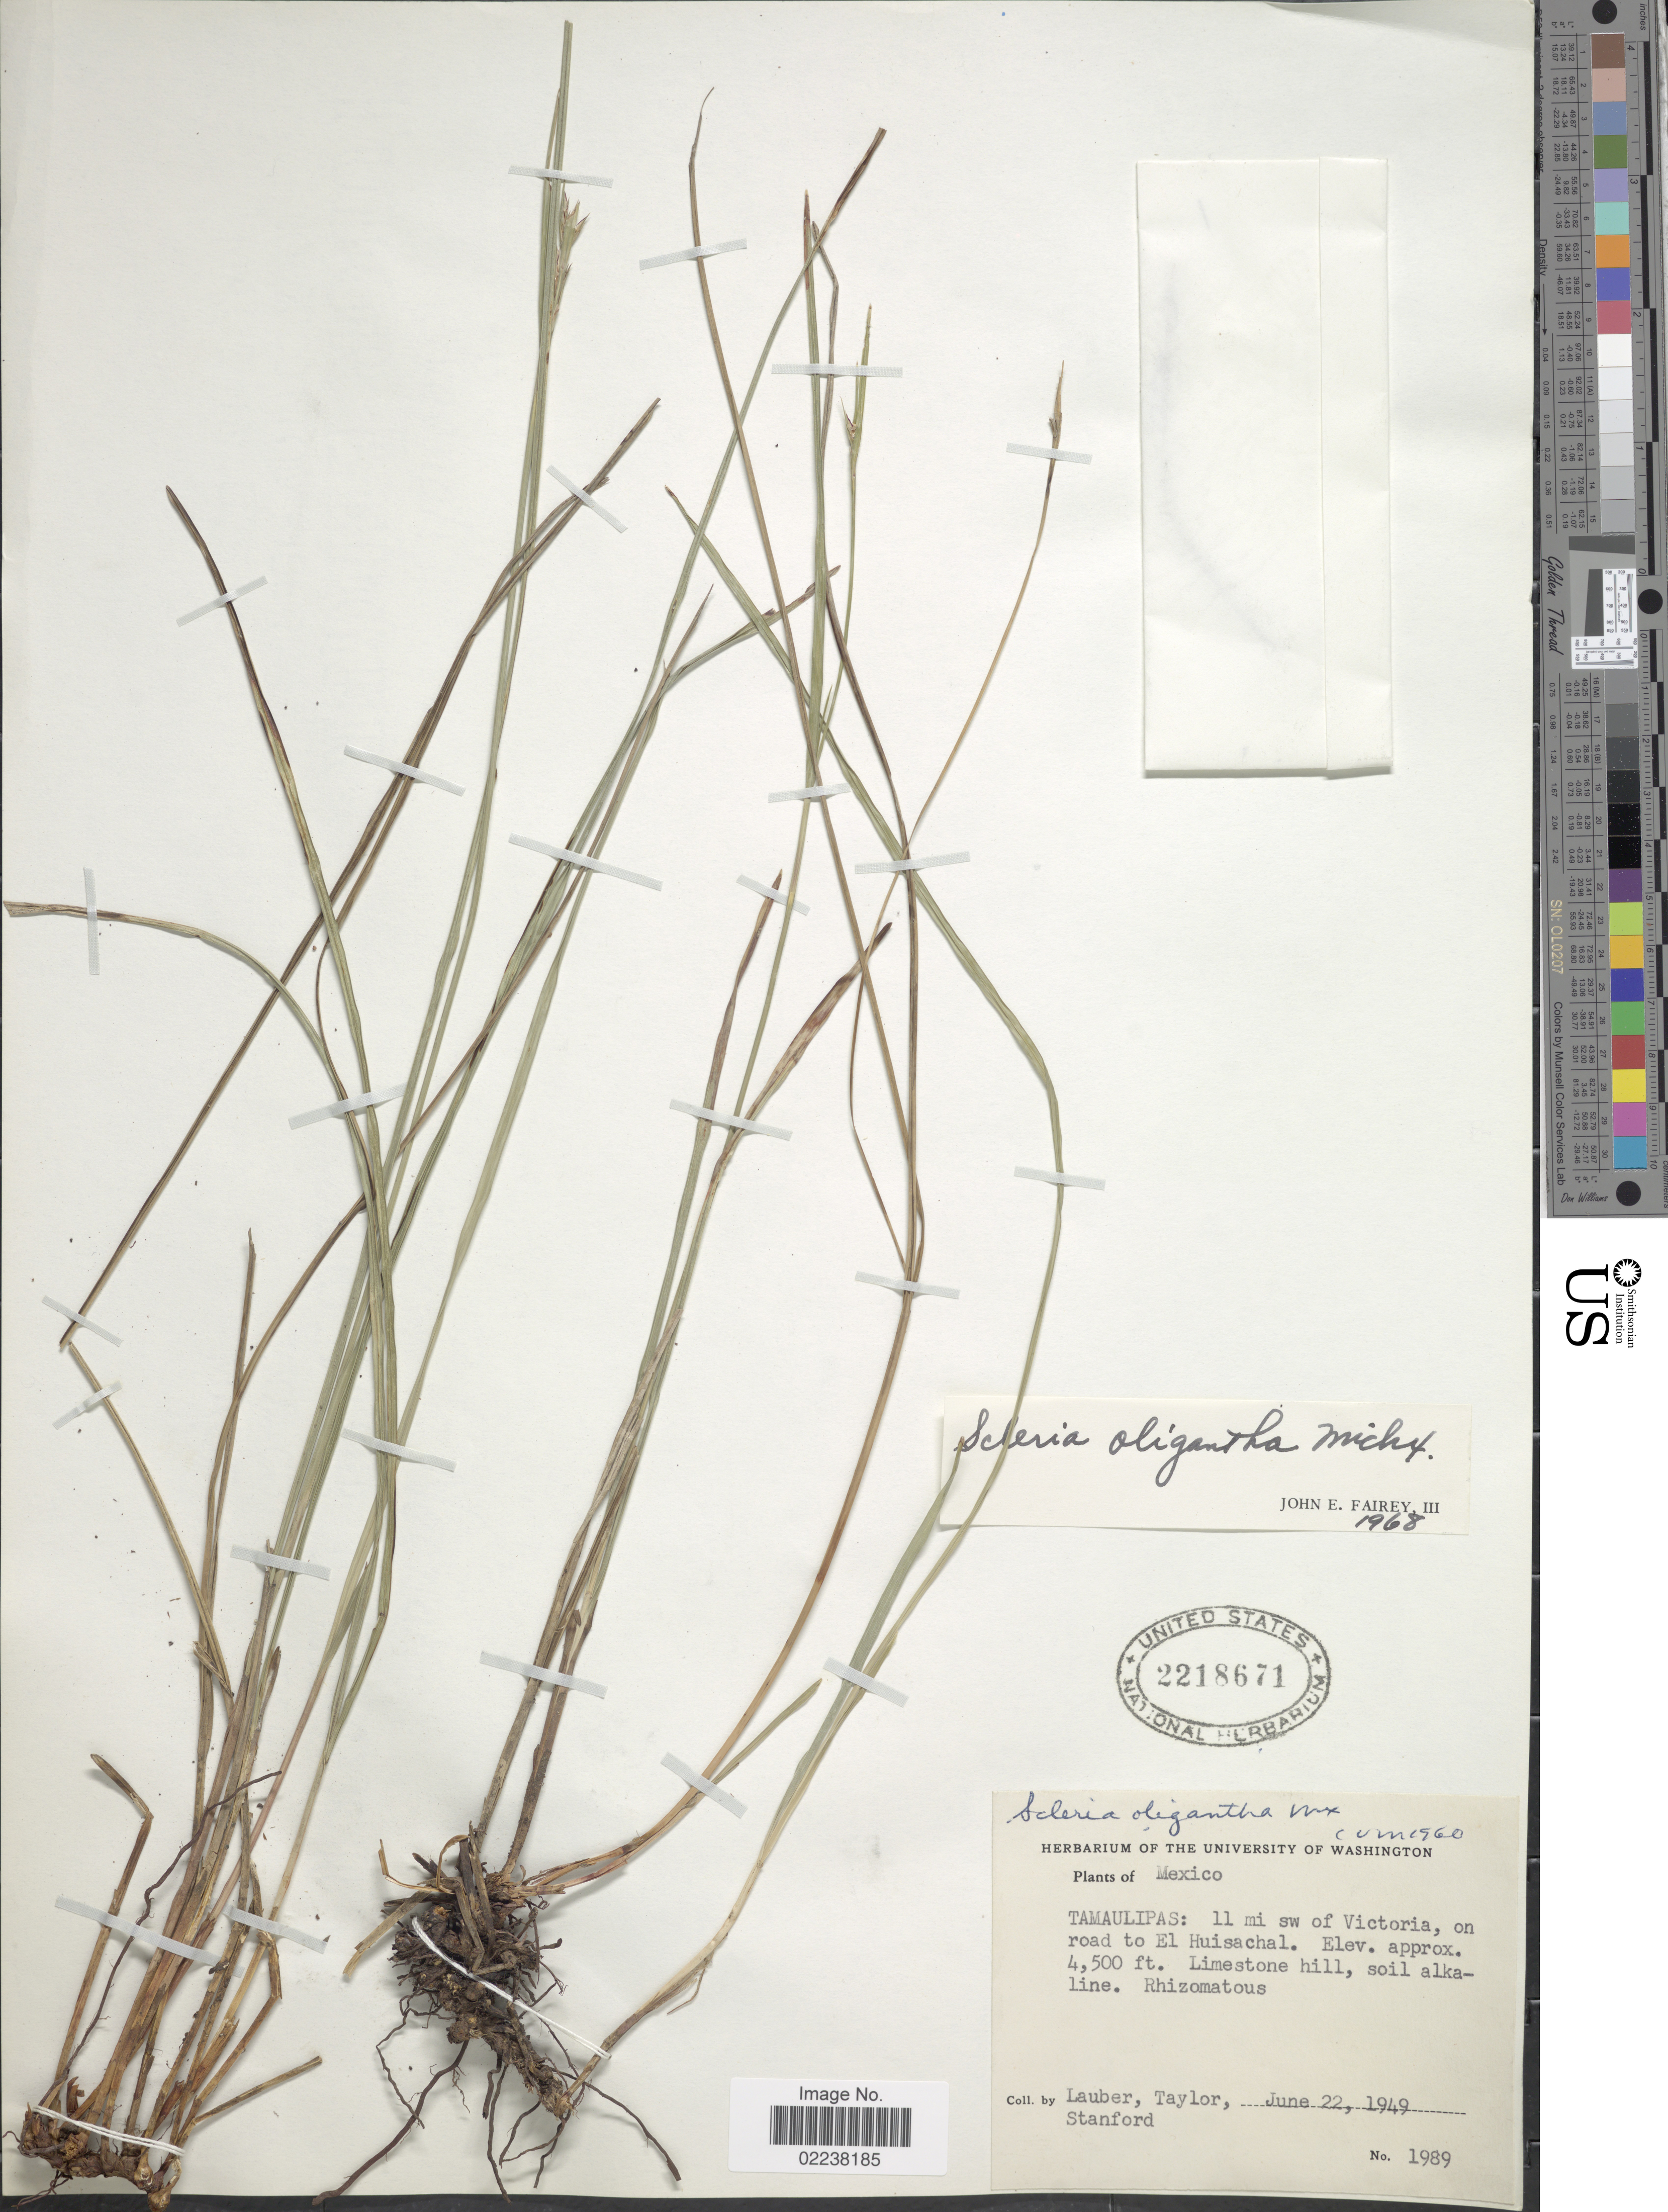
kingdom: Plantae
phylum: Tracheophyta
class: Liliopsida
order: Poales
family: Cyperaceae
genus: Scleria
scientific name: Scleria oligantha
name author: Michx.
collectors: Lauber, --, -- Taylor & -. Stanford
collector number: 1989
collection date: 1949-06-22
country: Mexico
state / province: Tamaulipas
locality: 11 mi sw of Victoria, on road to El Huisachal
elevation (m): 1372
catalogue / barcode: US 2218671